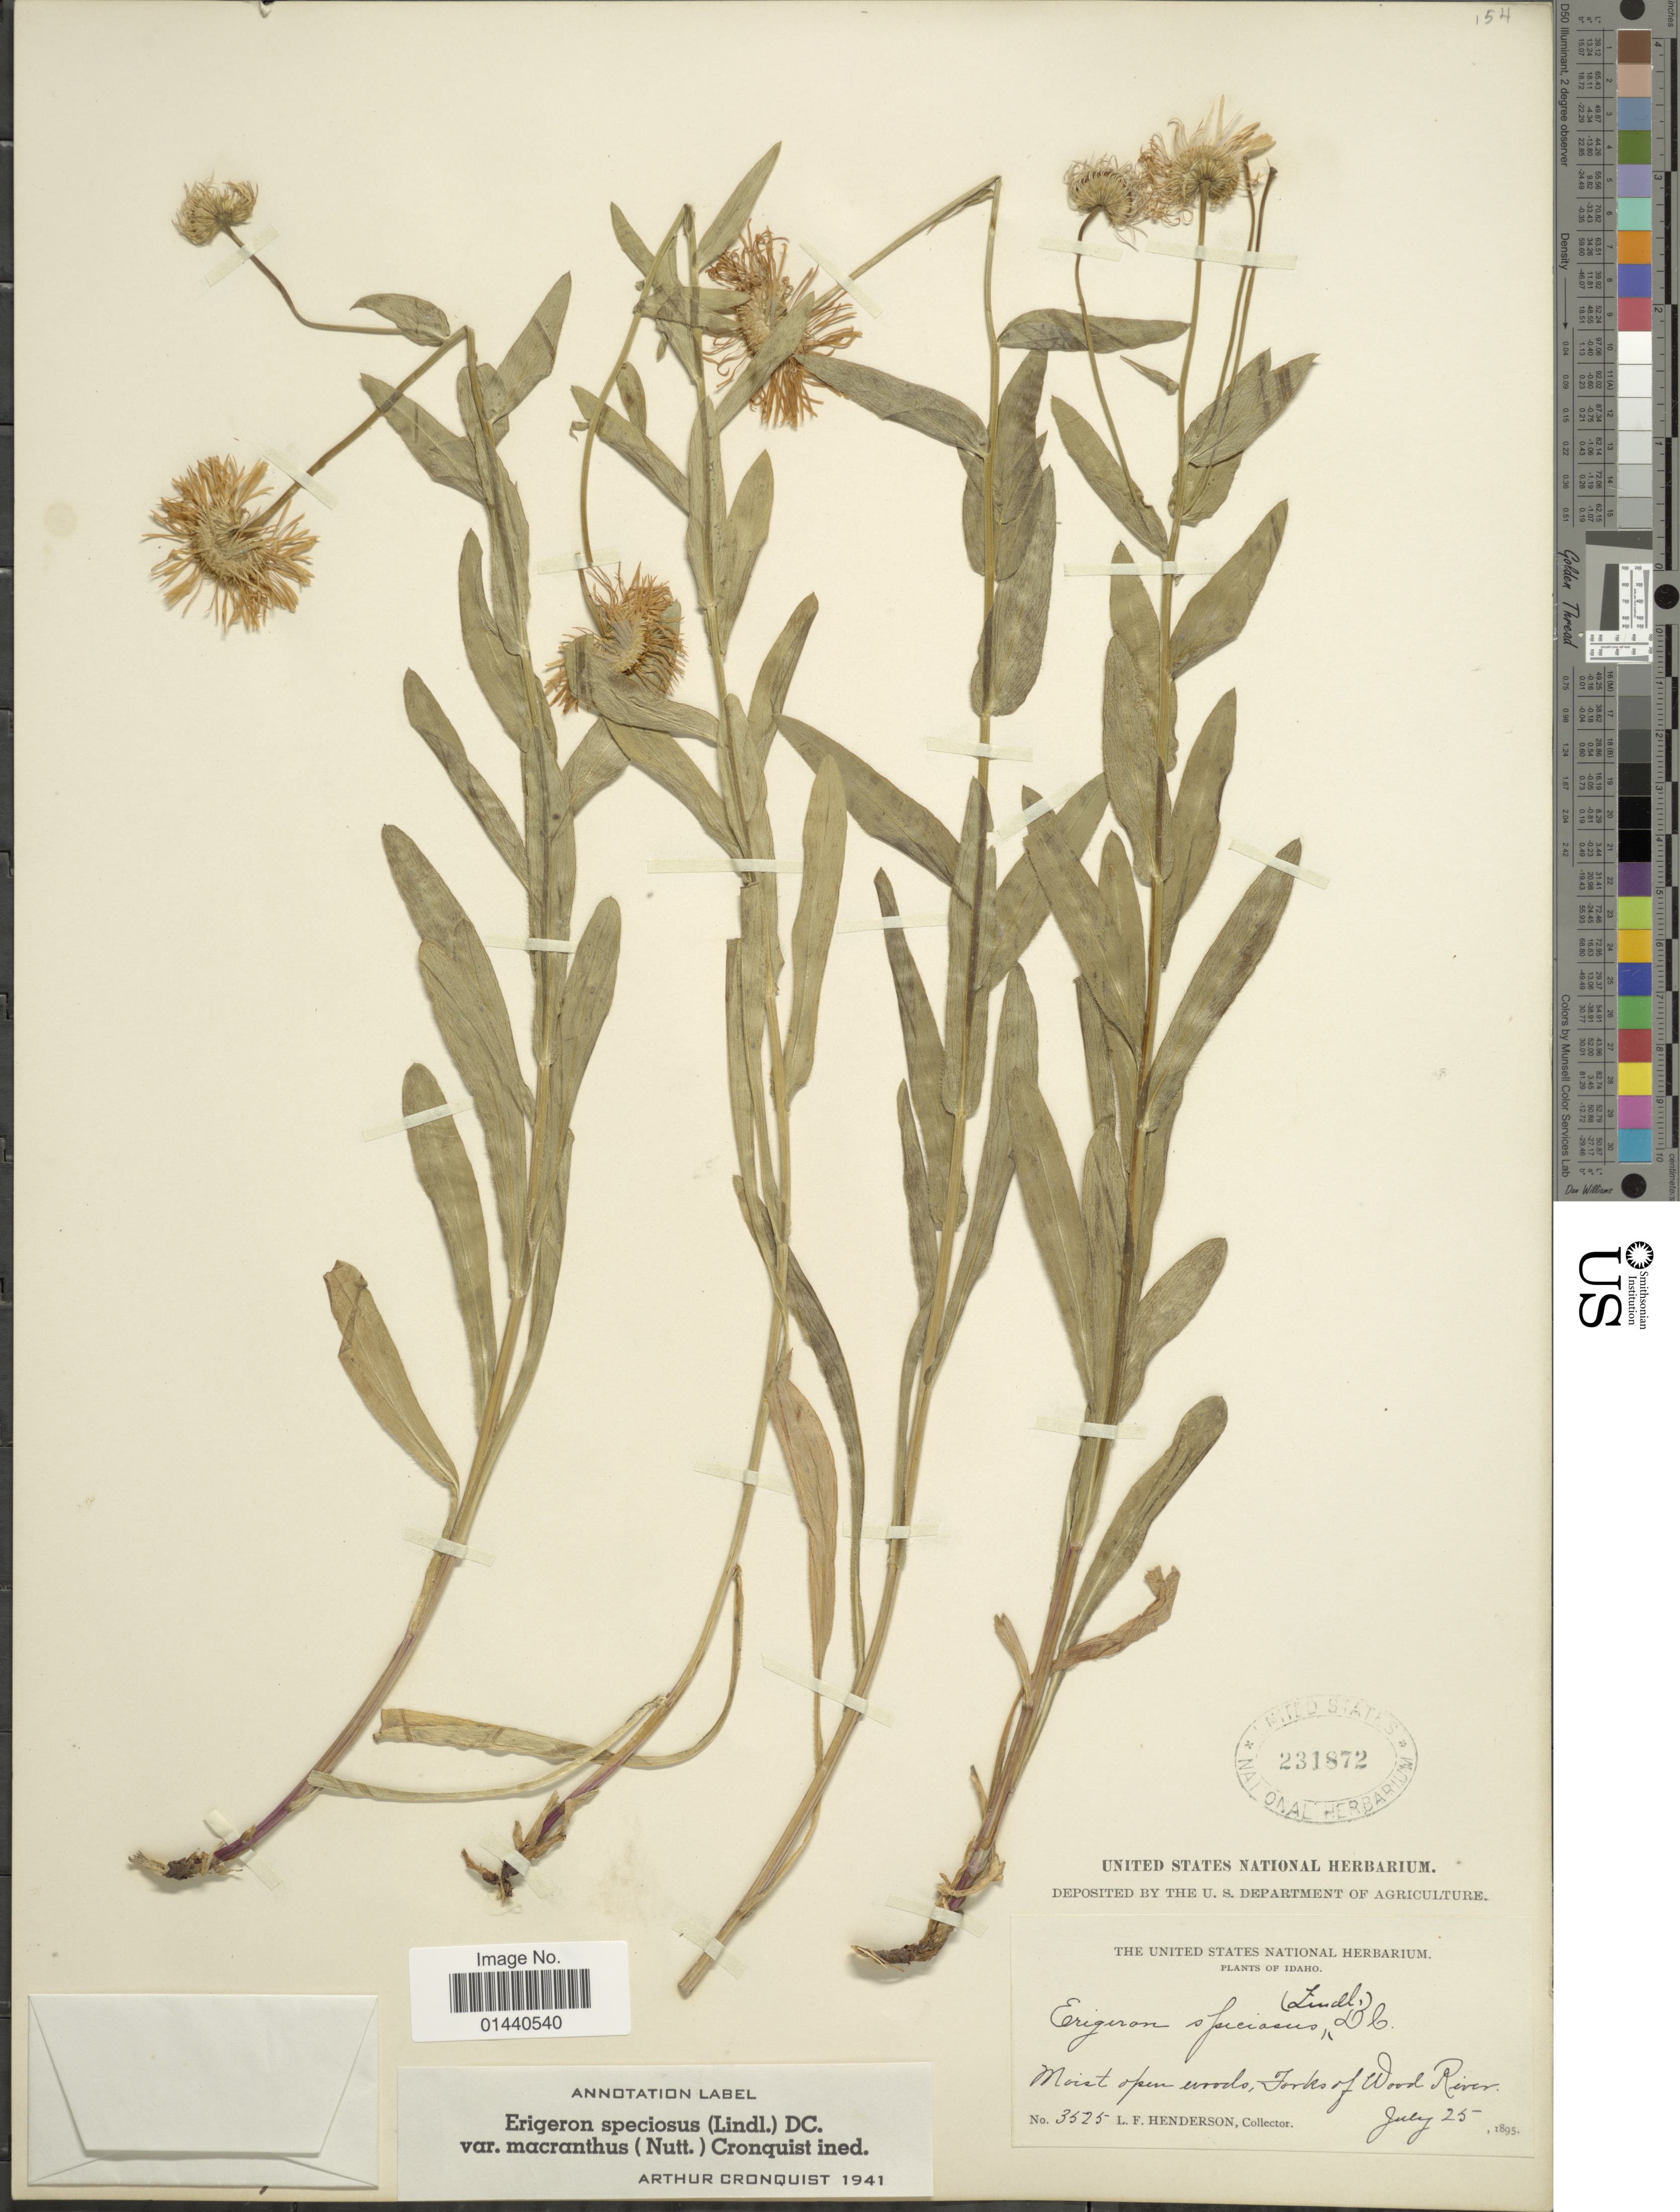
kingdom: Plantae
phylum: Tracheophyta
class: Magnoliopsida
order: Asterales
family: Asteraceae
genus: Erigeron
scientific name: Erigeron speciosus var. macranthus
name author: (Nutt.) Cronq.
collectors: L. Henderson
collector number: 3525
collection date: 1895-07-25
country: United States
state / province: Idaho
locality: Forks of Wood River.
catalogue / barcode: US 231872